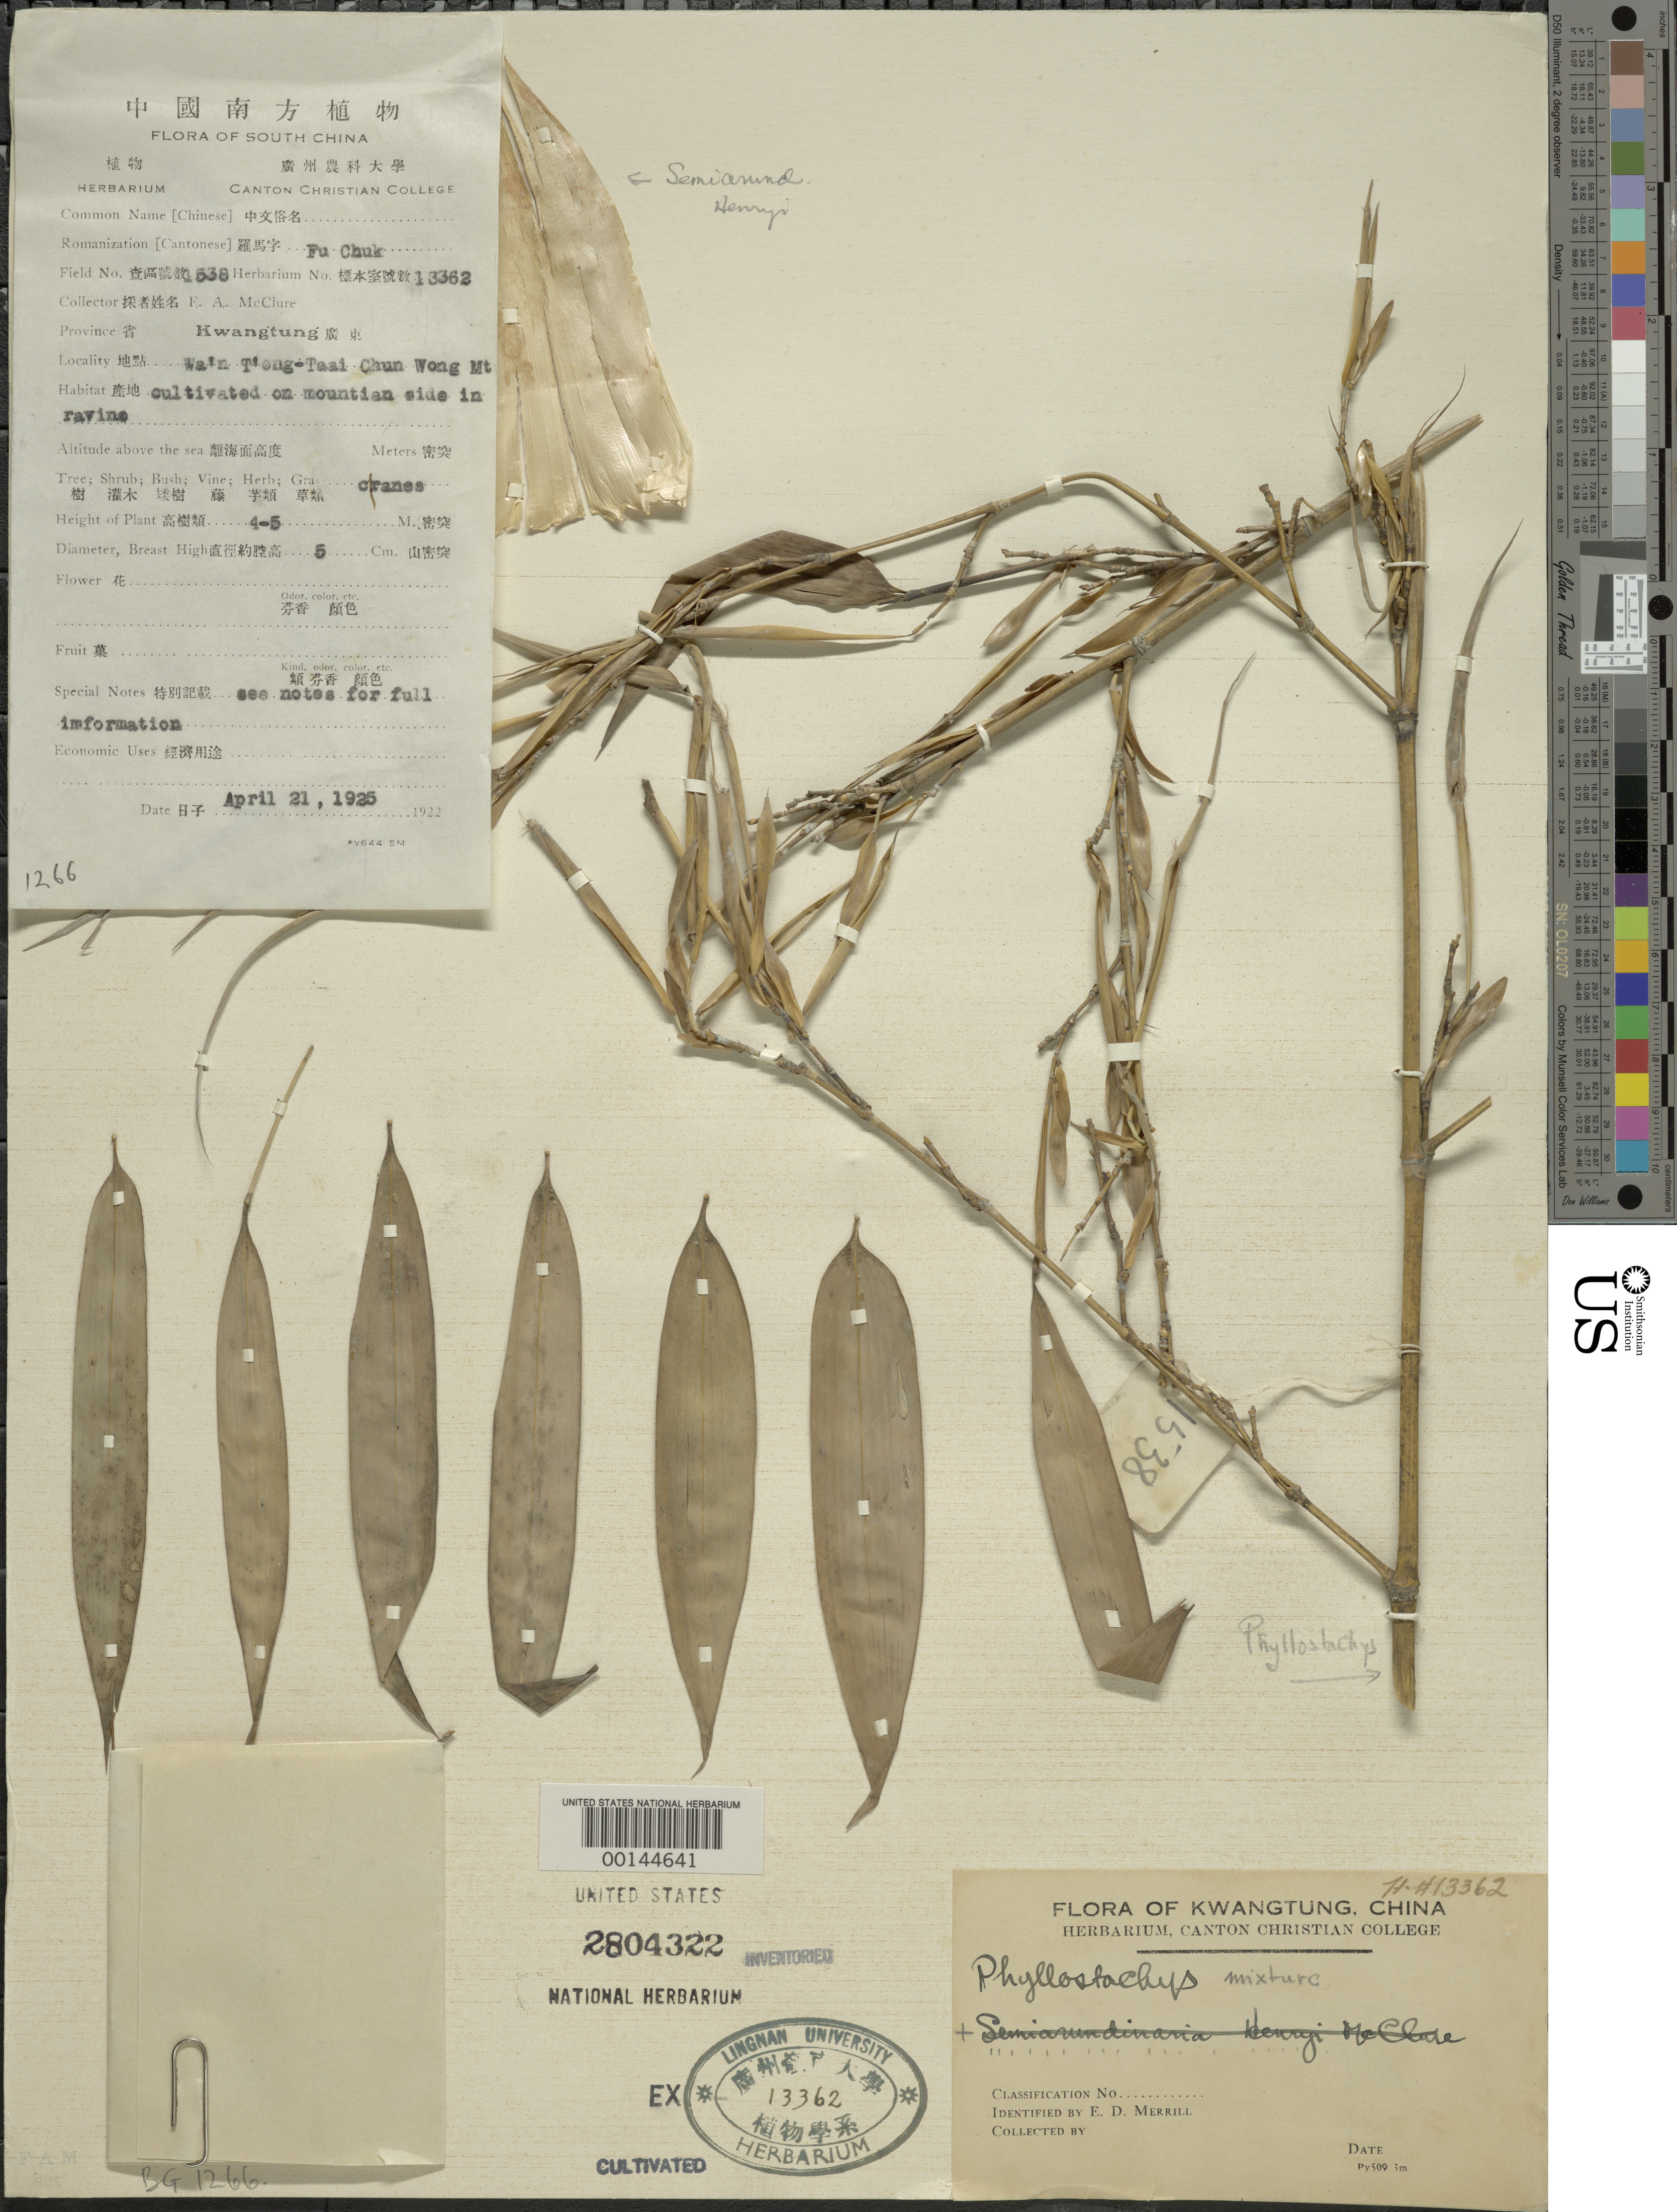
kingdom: Plantae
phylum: Tracheophyta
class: Liliopsida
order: Poales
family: Poaceae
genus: Phyllostachys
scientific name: Phyllostachys sp.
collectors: F. A. McClure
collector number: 1538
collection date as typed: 21 Apr 1925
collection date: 1925-04-21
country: China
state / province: Guangdong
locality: Wa'n t'ong-taai, chun wong mt.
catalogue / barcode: US 2804322